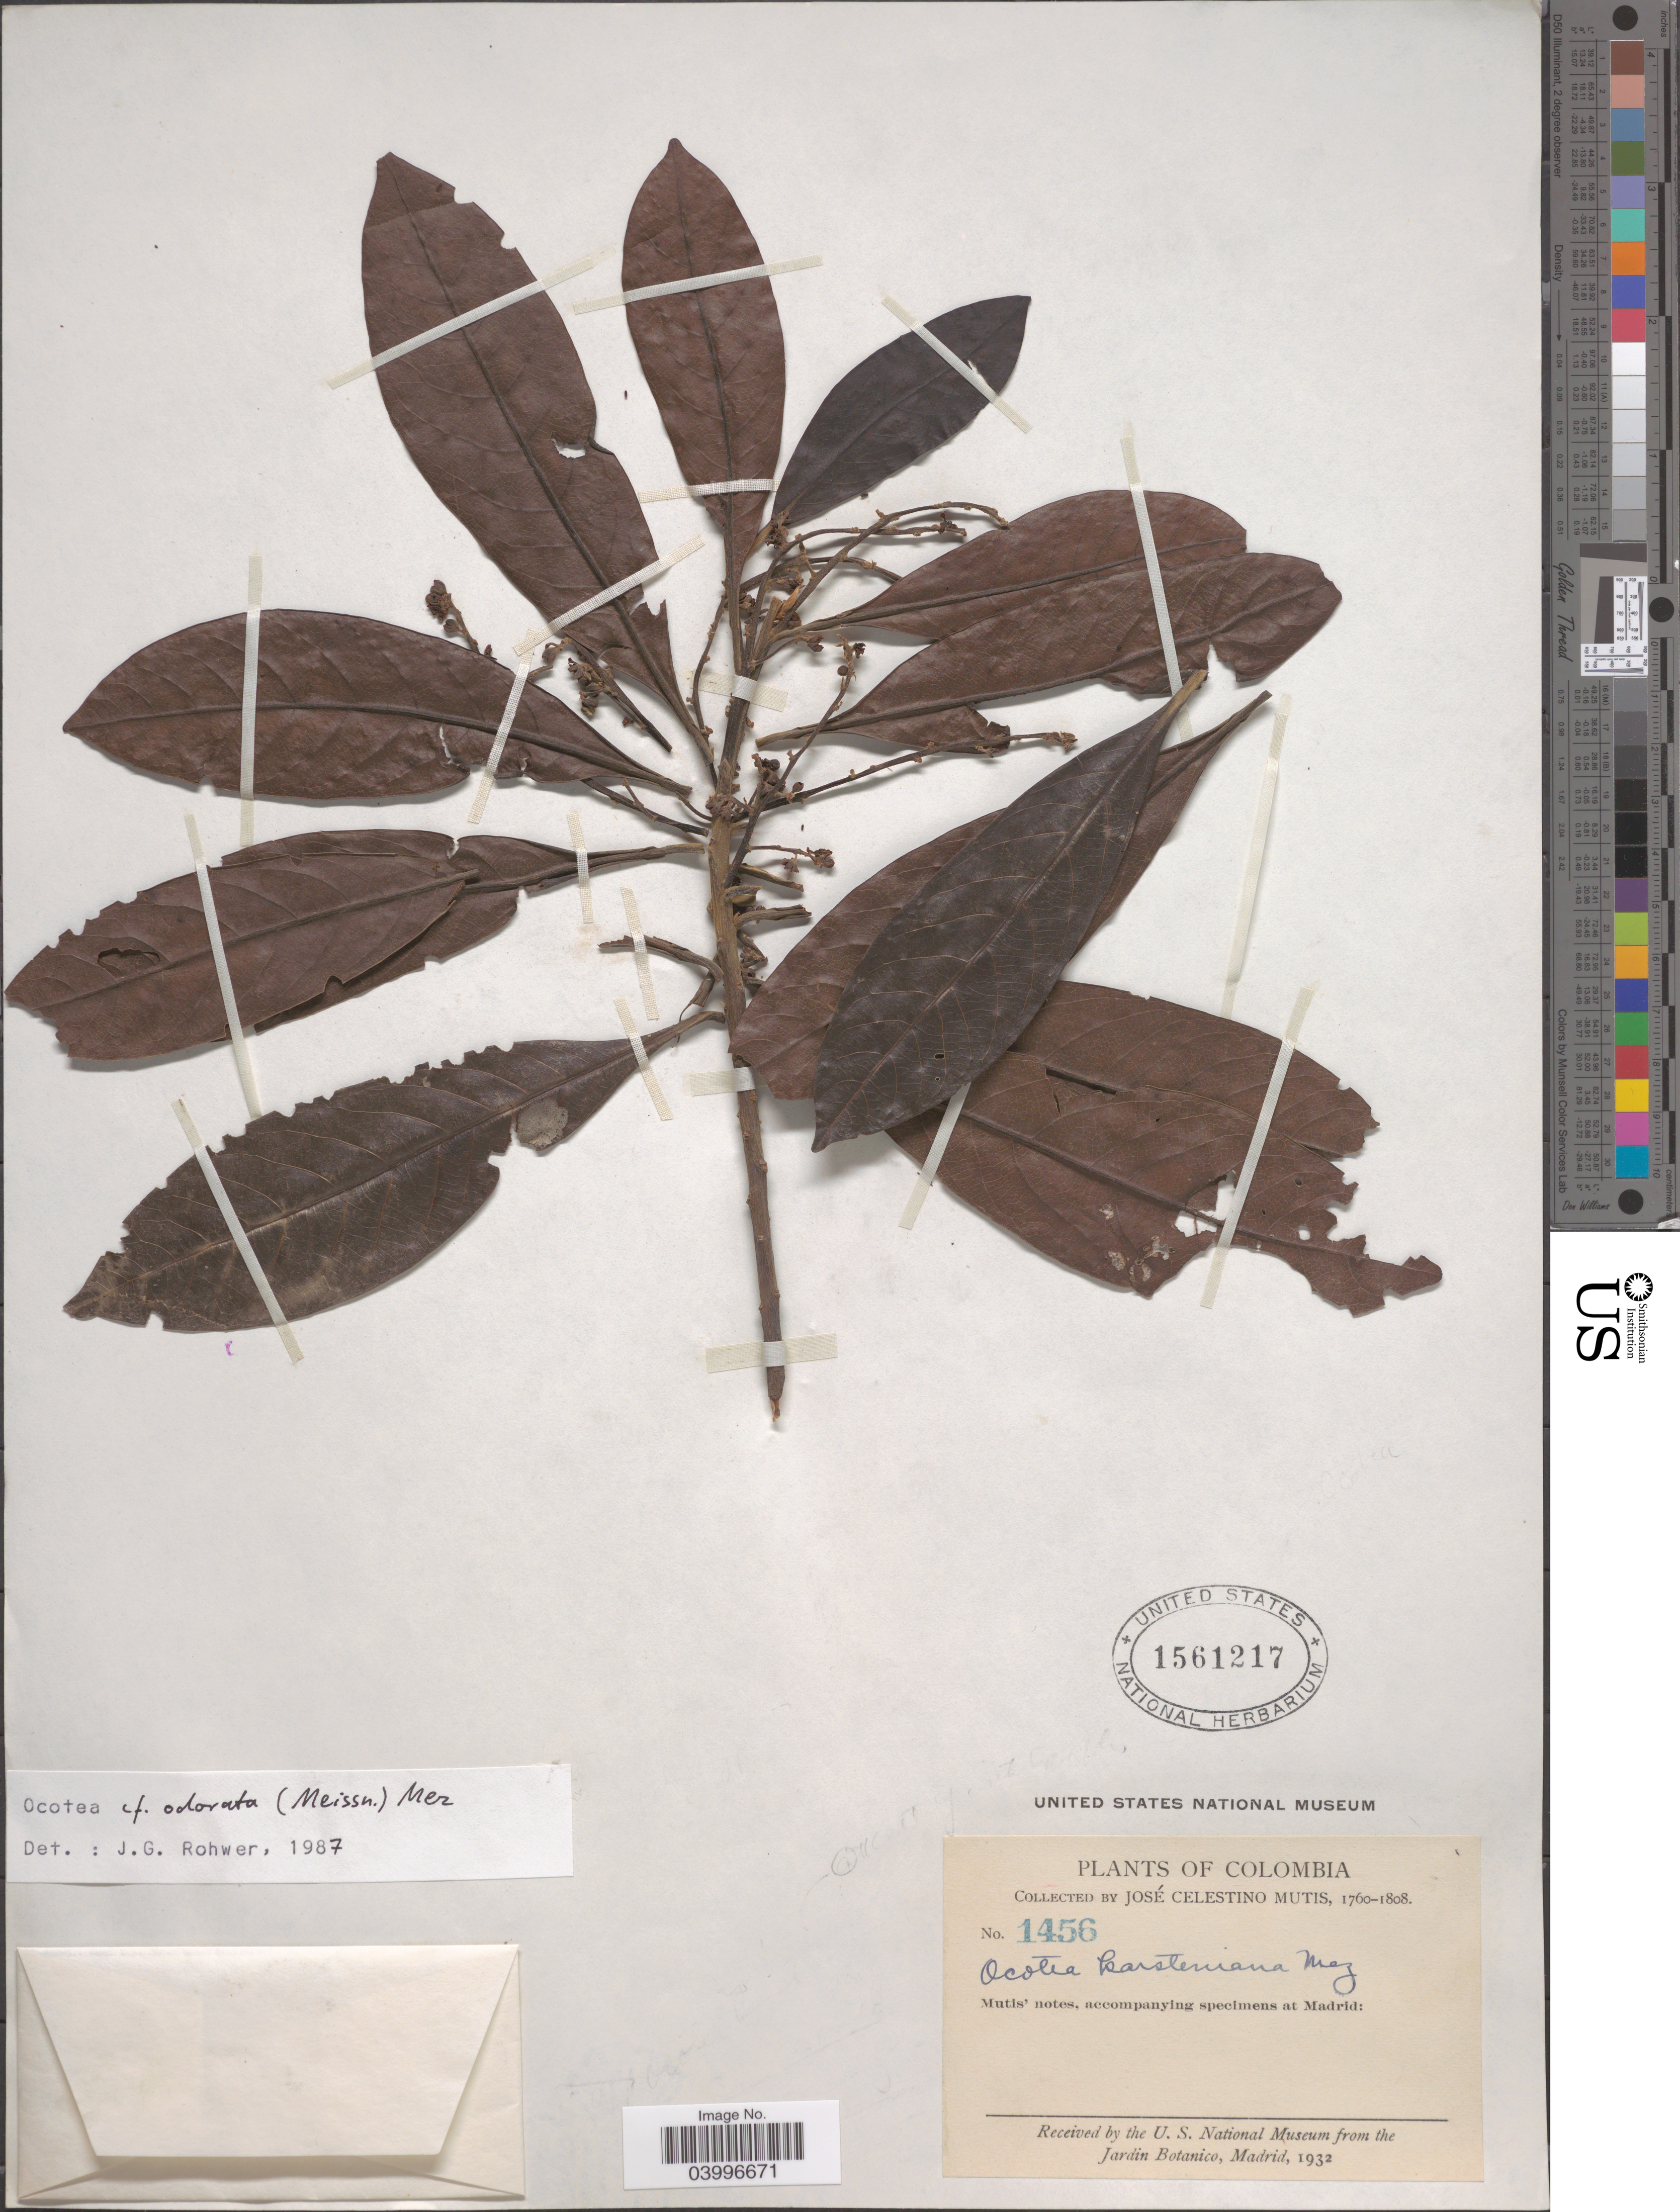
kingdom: Plantae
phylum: Tracheophyta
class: Magnoliopsida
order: Laurales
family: Lauraceae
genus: Ocotea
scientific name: Ocotea odorata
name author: (Meisn.) Mez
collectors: J. C. B. Mutis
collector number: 1456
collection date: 1760/1808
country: Colombia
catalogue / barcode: US 1561217